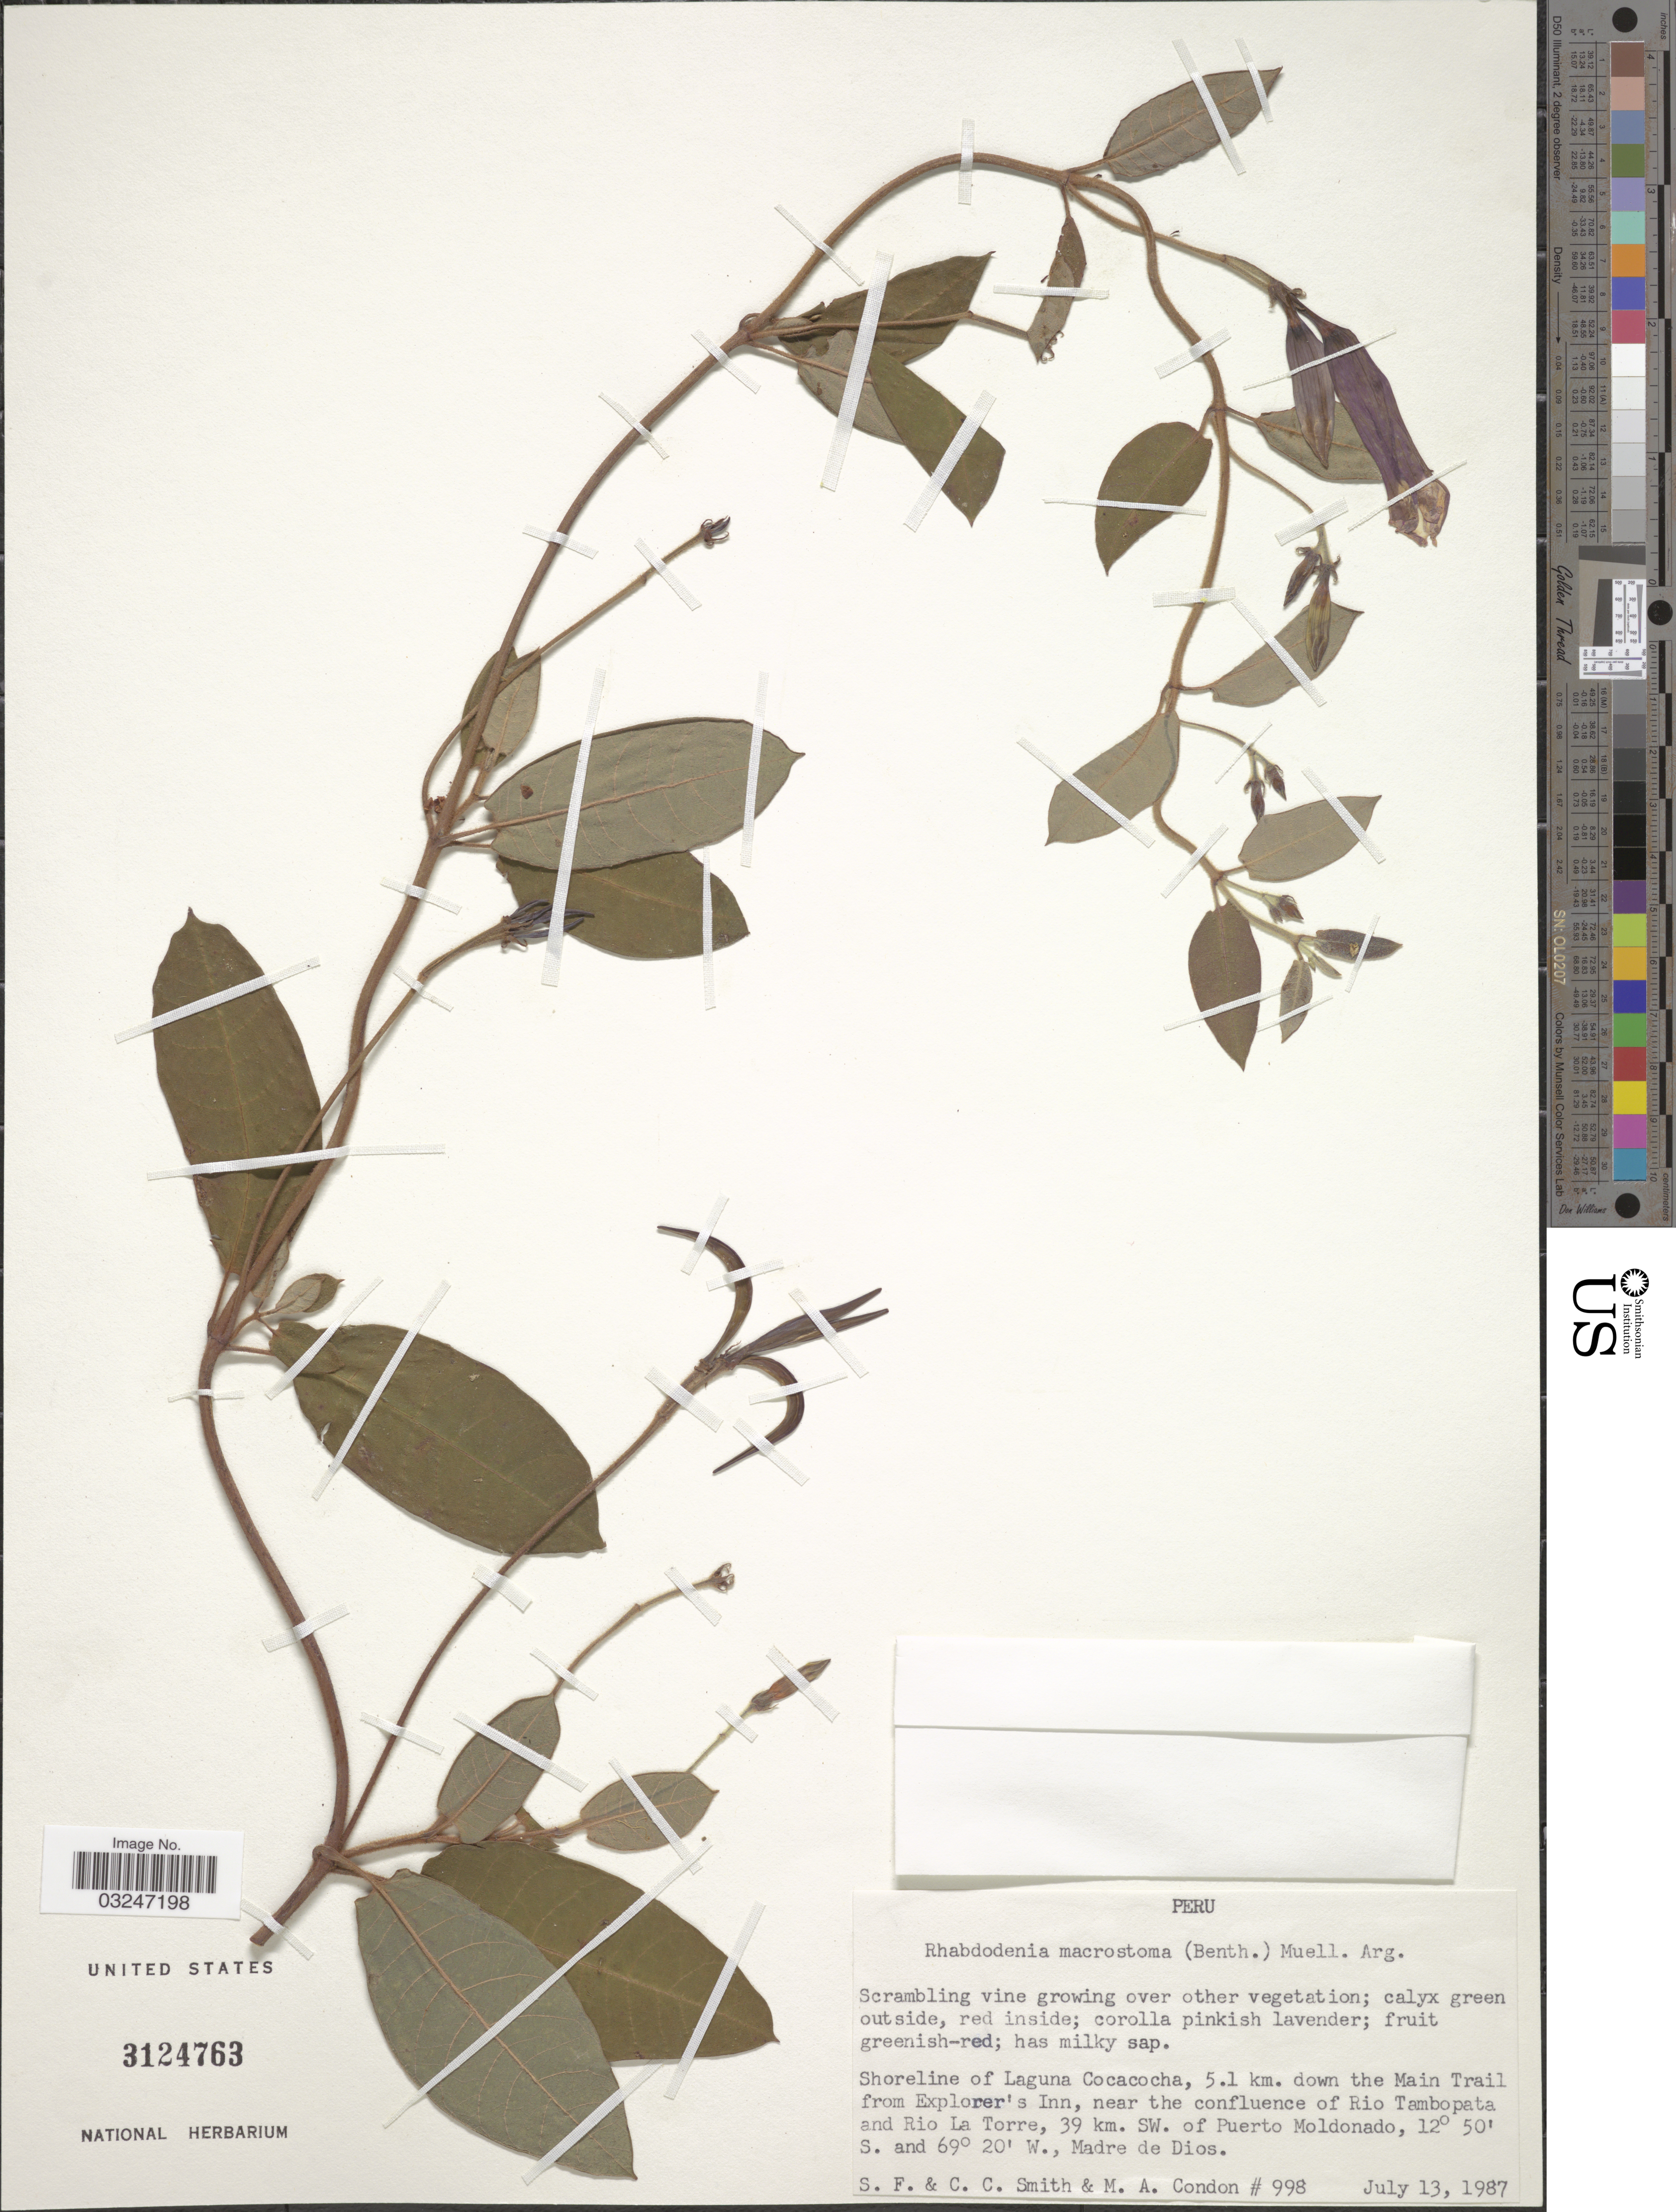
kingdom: Plantae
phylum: Tracheophyta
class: Magnoliopsida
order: Gentianales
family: Apocynaceae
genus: Rhabdadenia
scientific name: Rhabdadenia macrostoma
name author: (Benth.) Müll. Arg.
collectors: S.F. Smith, C. C. Smith & M. Condon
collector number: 998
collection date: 1987-07-13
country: Peru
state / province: Madre de Dios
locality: Shoreline of Laguna Cocacocha, 5.1 km. down the Main Trail from Explorer's Inn, near the confluence of Rio Tambopata and Rio La Torre, 39 km. SW. of Puerto Moldonado.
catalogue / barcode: US 3124763